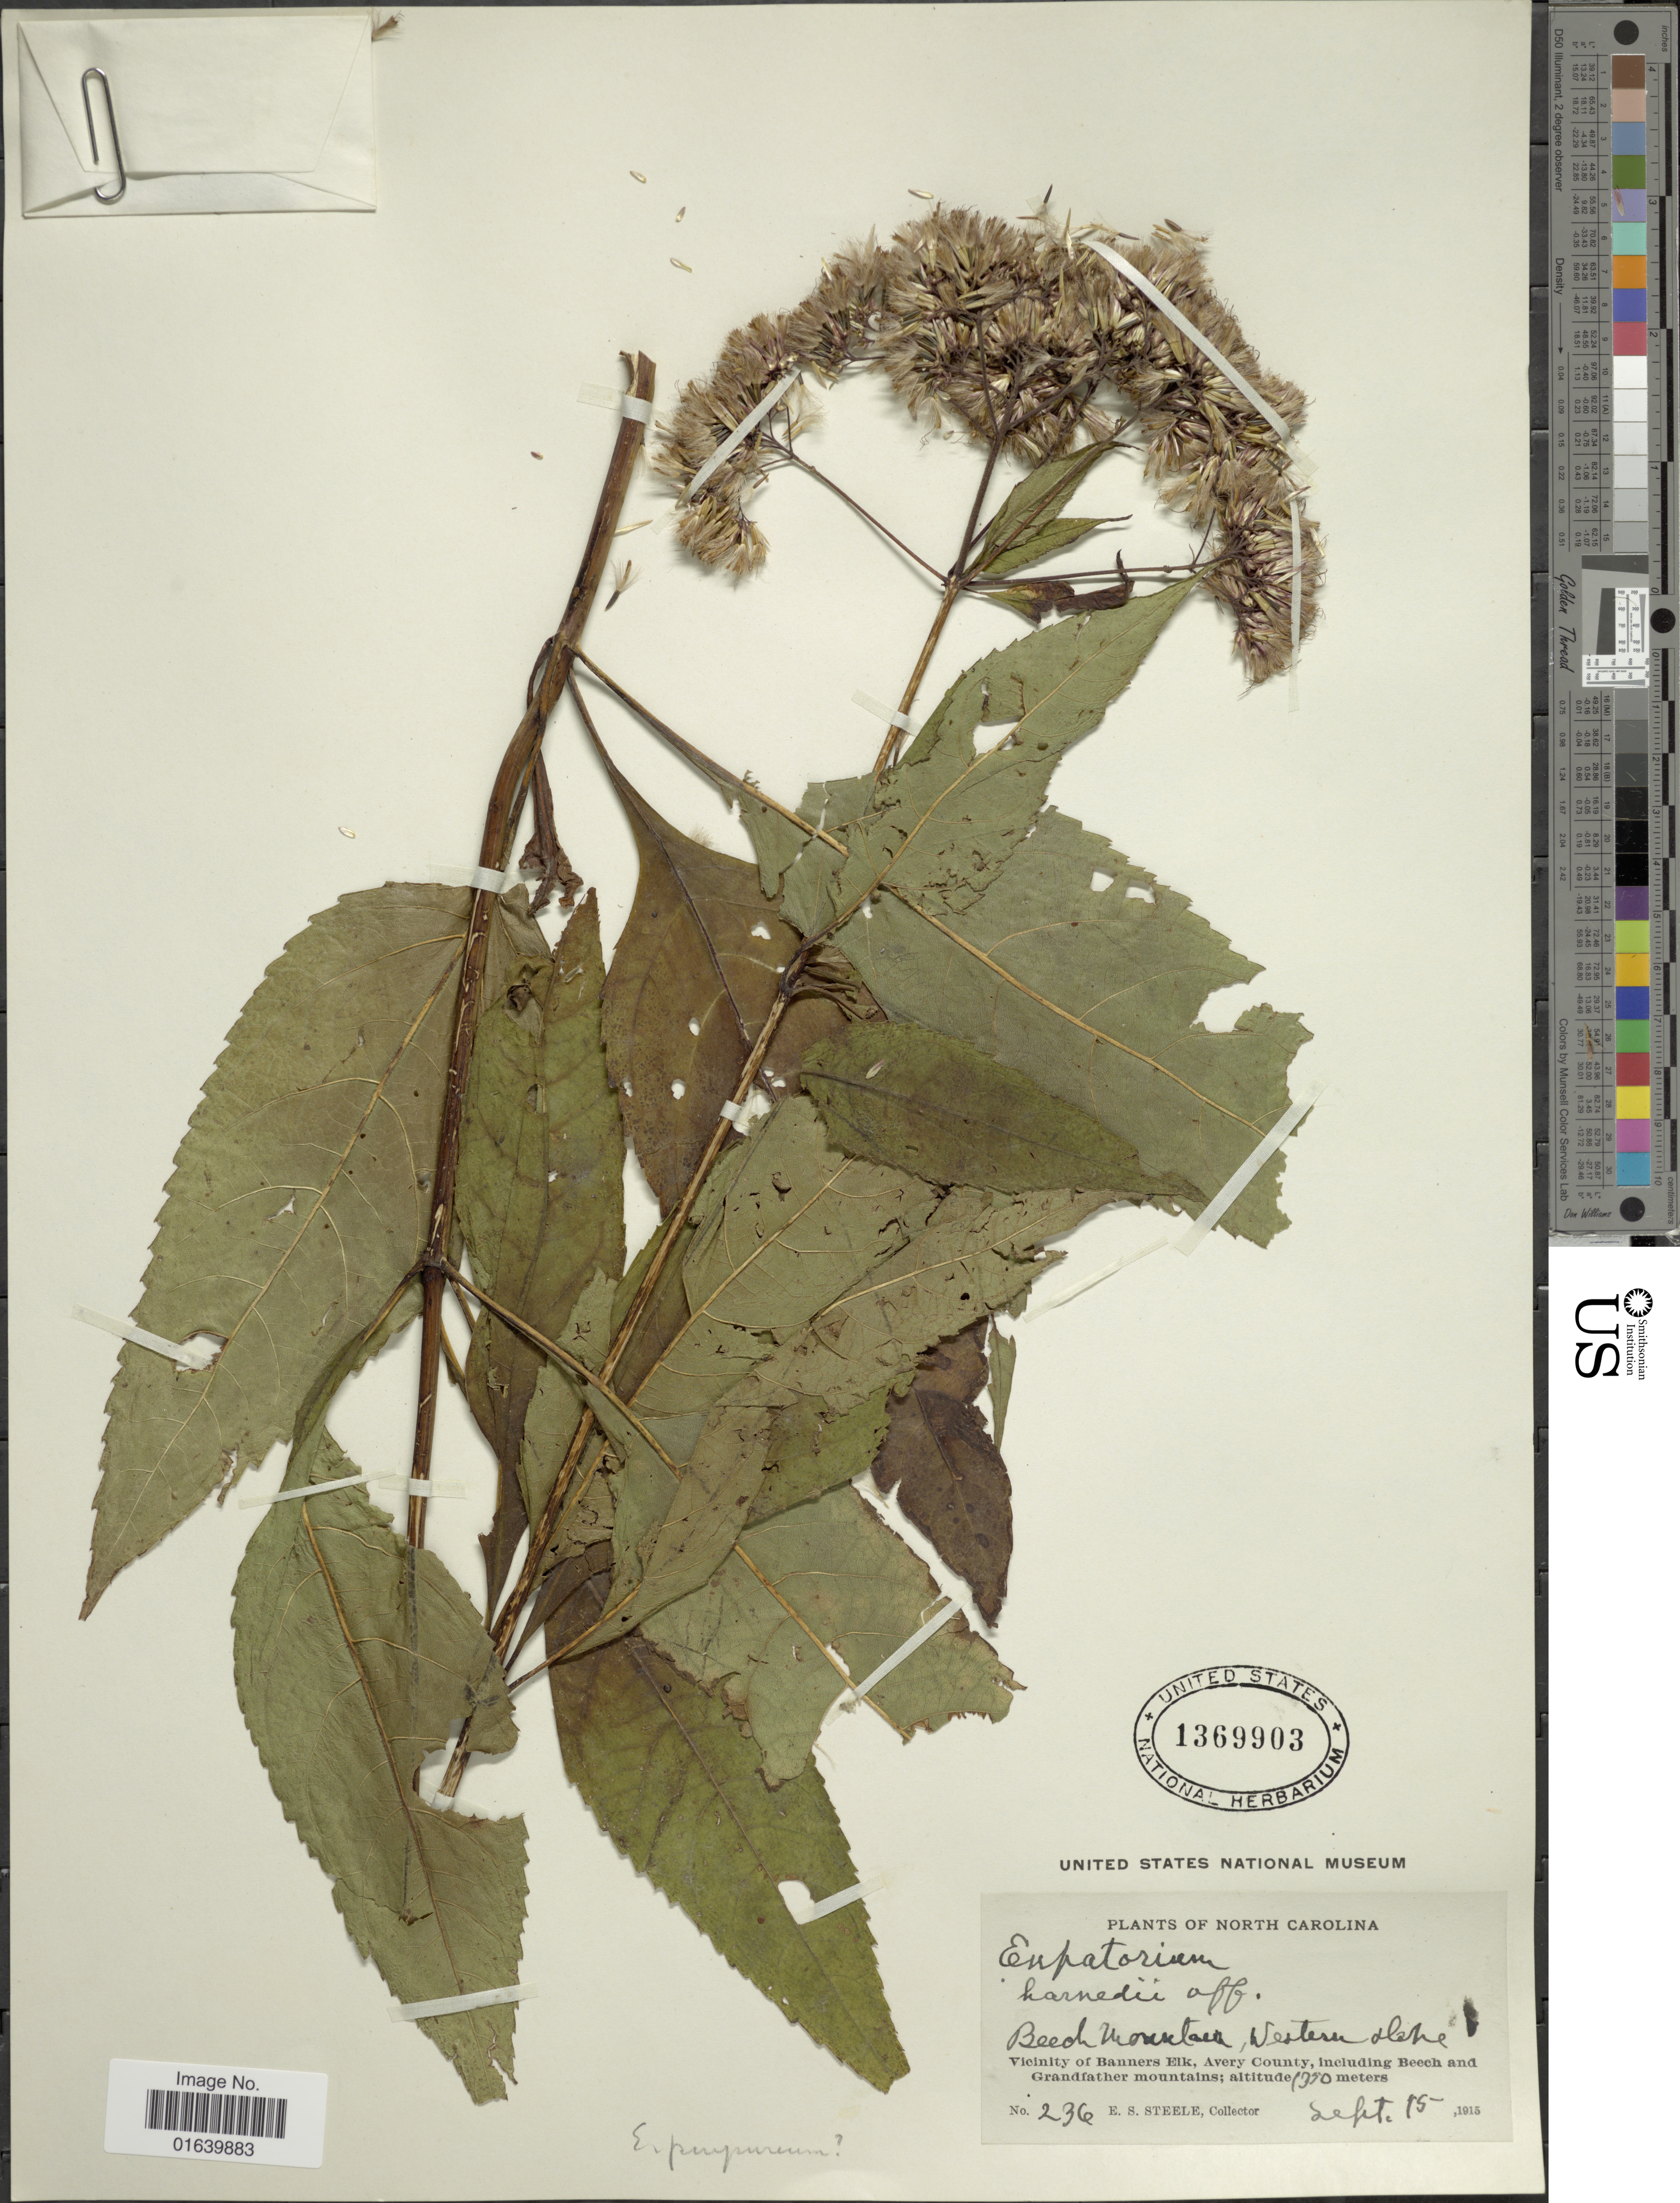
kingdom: Plantae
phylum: Tracheophyta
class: Magnoliopsida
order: Asterales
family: Asteraceae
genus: Eupatorium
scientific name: Eupatorium purpureum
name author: (L.) E.E. Lamont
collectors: E. Steele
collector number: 236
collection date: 1915-09-15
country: United States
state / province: North Carolina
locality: North Carolina, Beed Mountain, western slope, vicinity of Banners Elk, Avery County, including Beech and Grandfather mountains.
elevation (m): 1350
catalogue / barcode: US 1369903